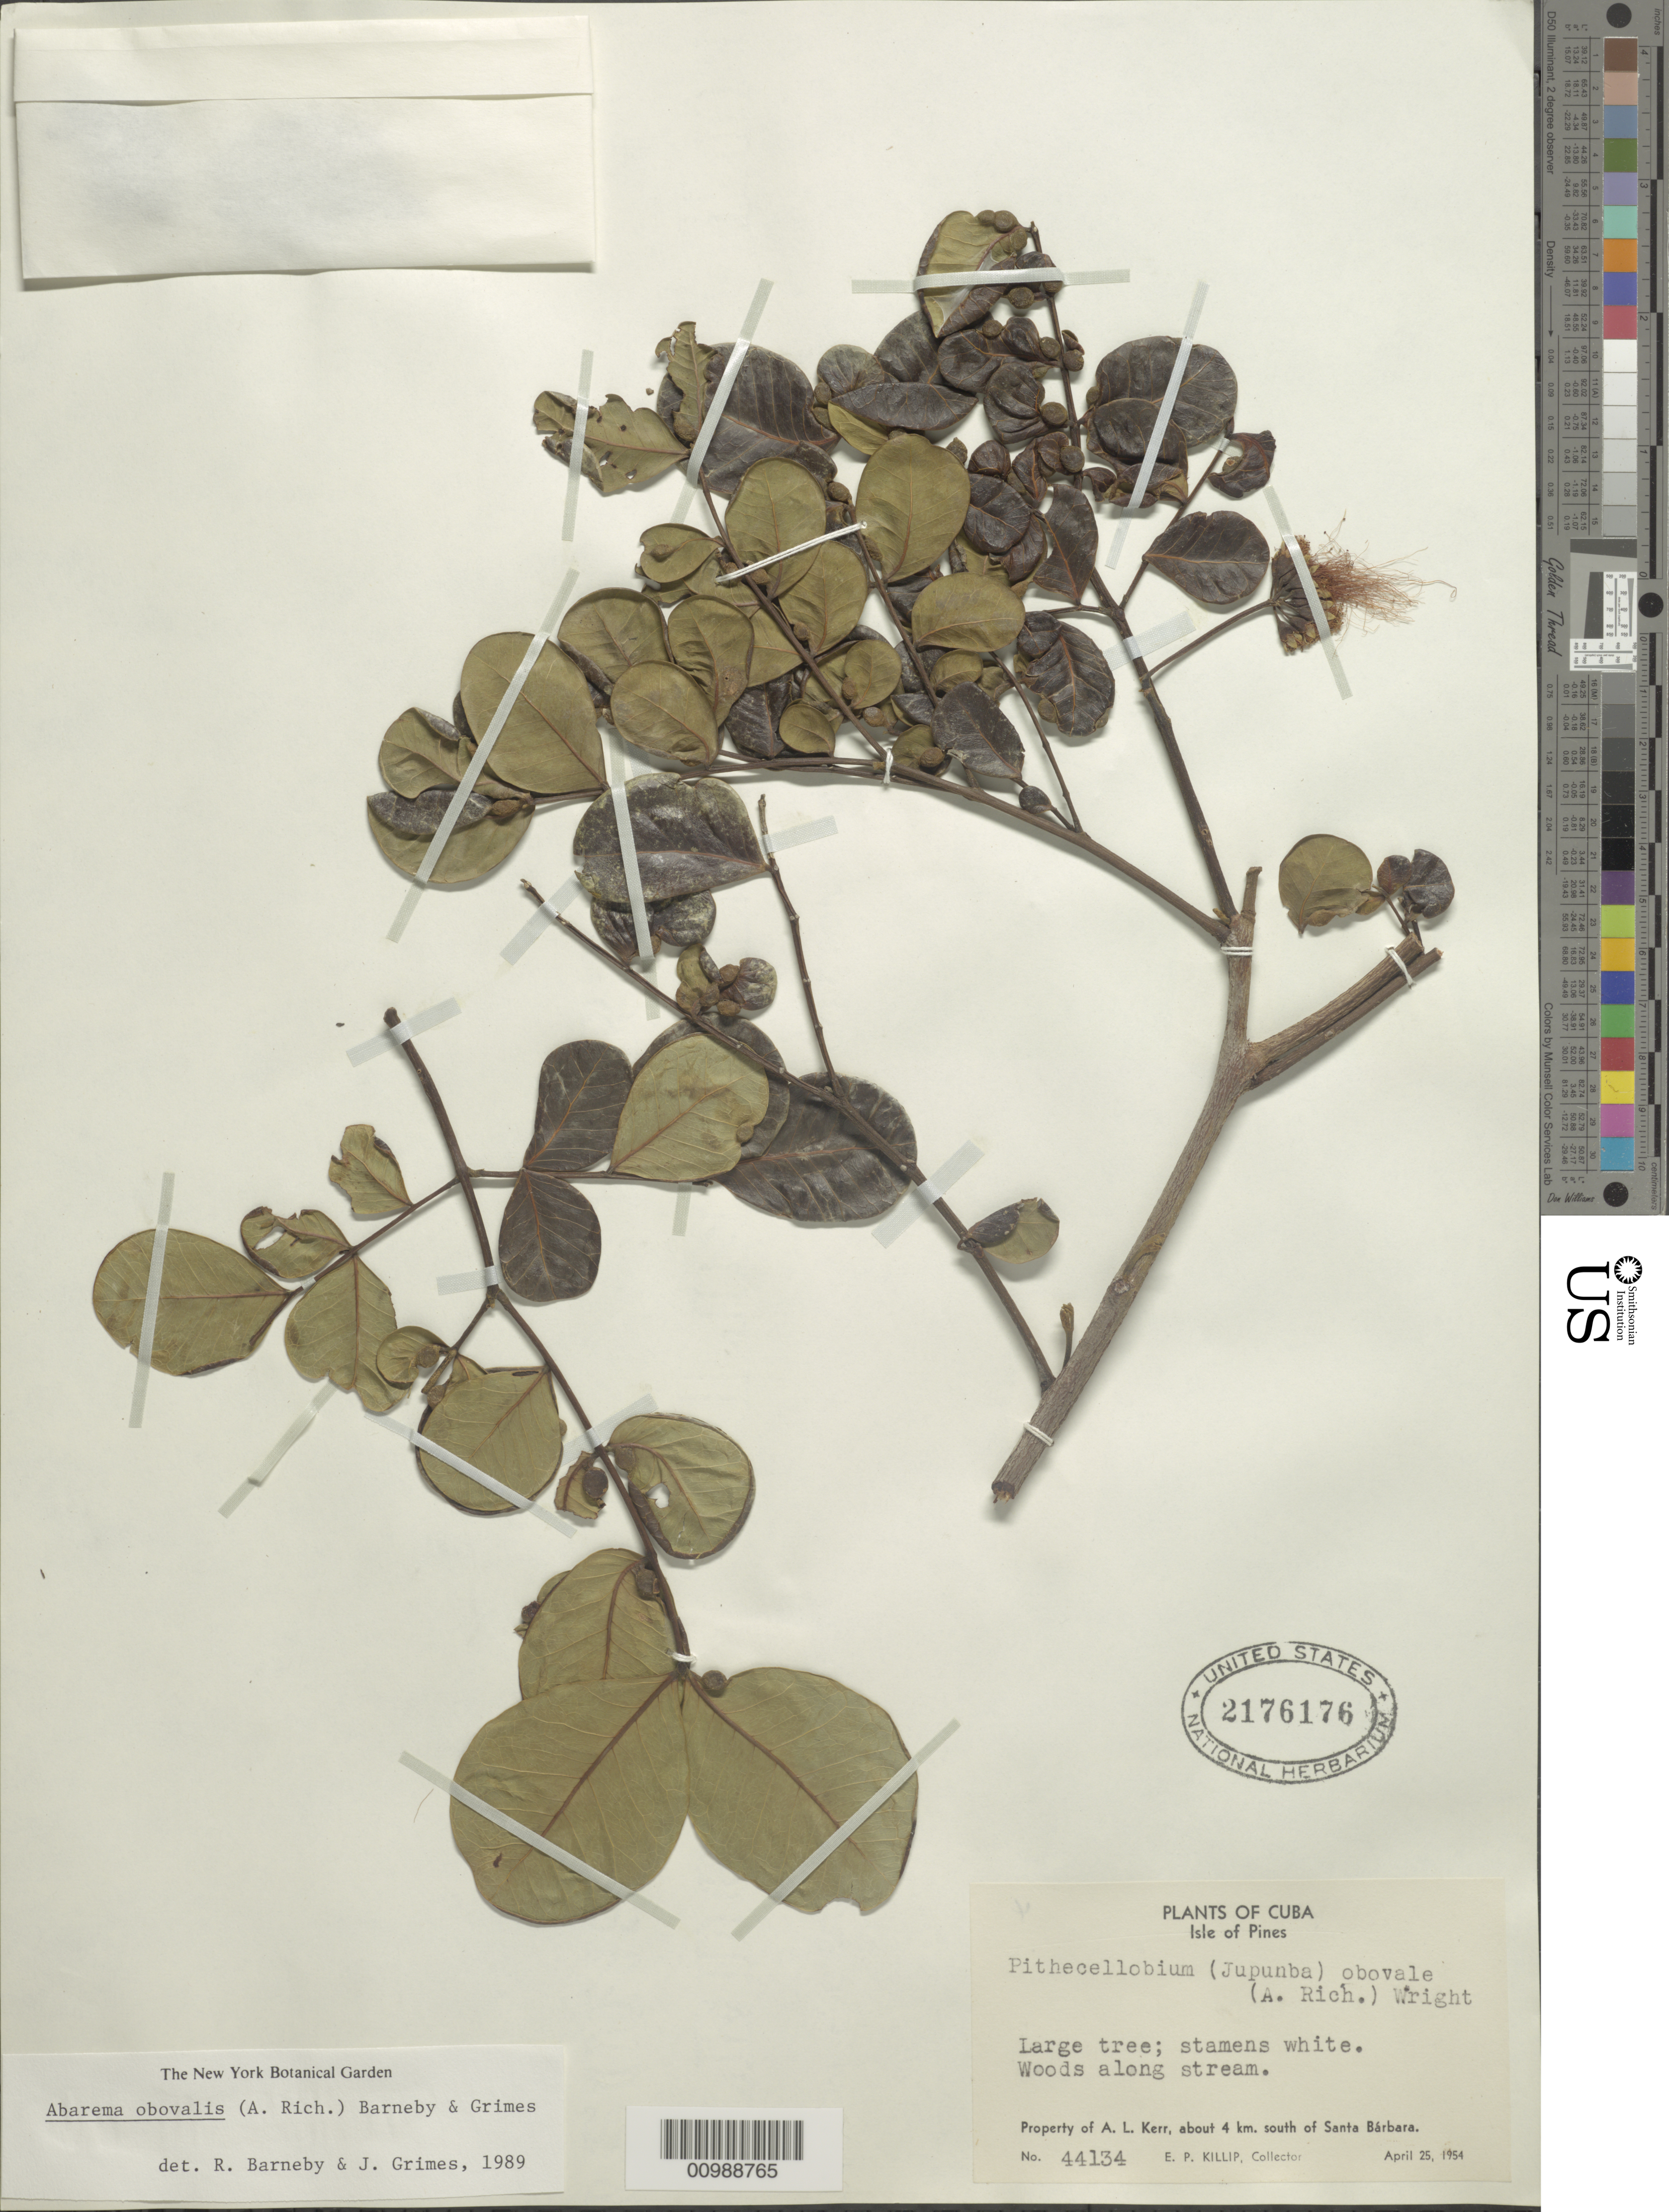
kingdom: Plantae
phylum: Tracheophyta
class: Magnoliopsida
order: Fabales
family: Fabaceae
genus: Jupunba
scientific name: Jupunba obovalis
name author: (A. Rich.) Britton & Rose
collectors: E. P. Killip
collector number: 44134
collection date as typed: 25 Apr 1954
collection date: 1954-04-25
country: Cuba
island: Isla de la Juventud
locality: Property of A L Kerr, about 4km S of Santa Barbara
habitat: Woods along stream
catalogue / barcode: US 2176176